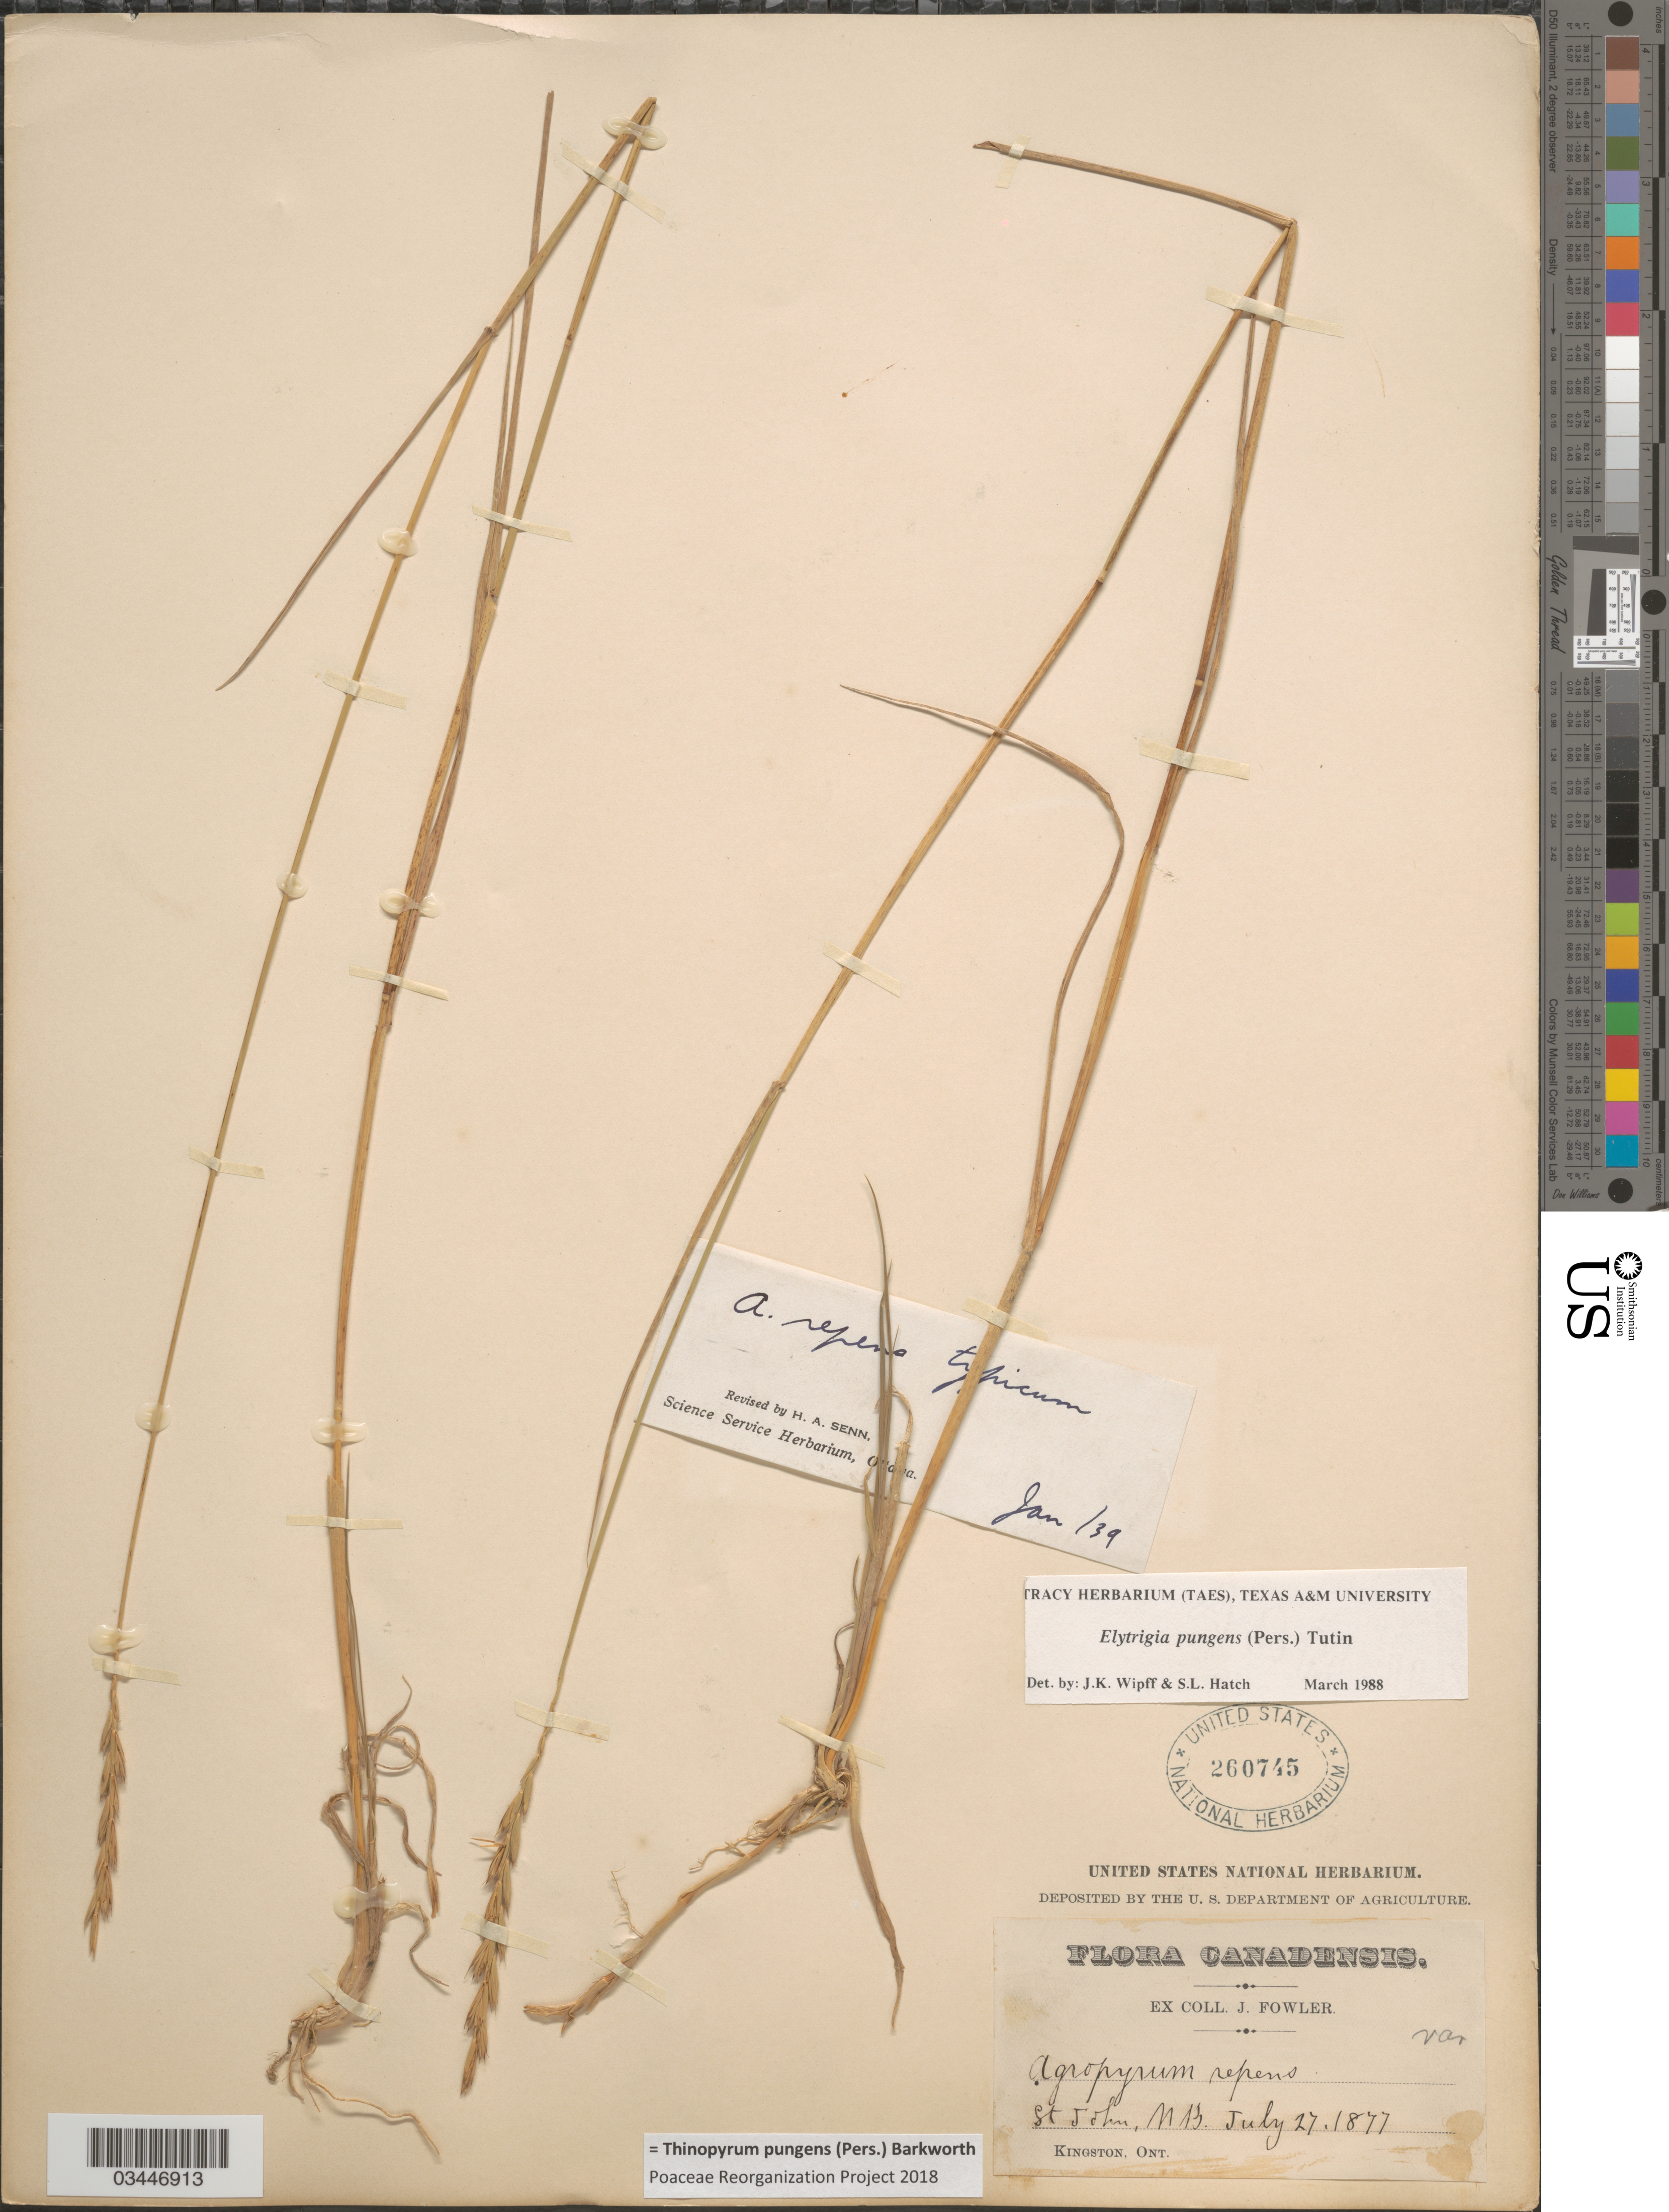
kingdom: Plantae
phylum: Tracheophyta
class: Liliopsida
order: Poales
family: Poaceae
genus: Thinopyrum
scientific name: Thinopyrum pungens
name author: (Pers.) Barkworth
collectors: J. Fowler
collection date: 1877-07-27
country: Canada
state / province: New Brunswick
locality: St John.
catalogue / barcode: US 260745